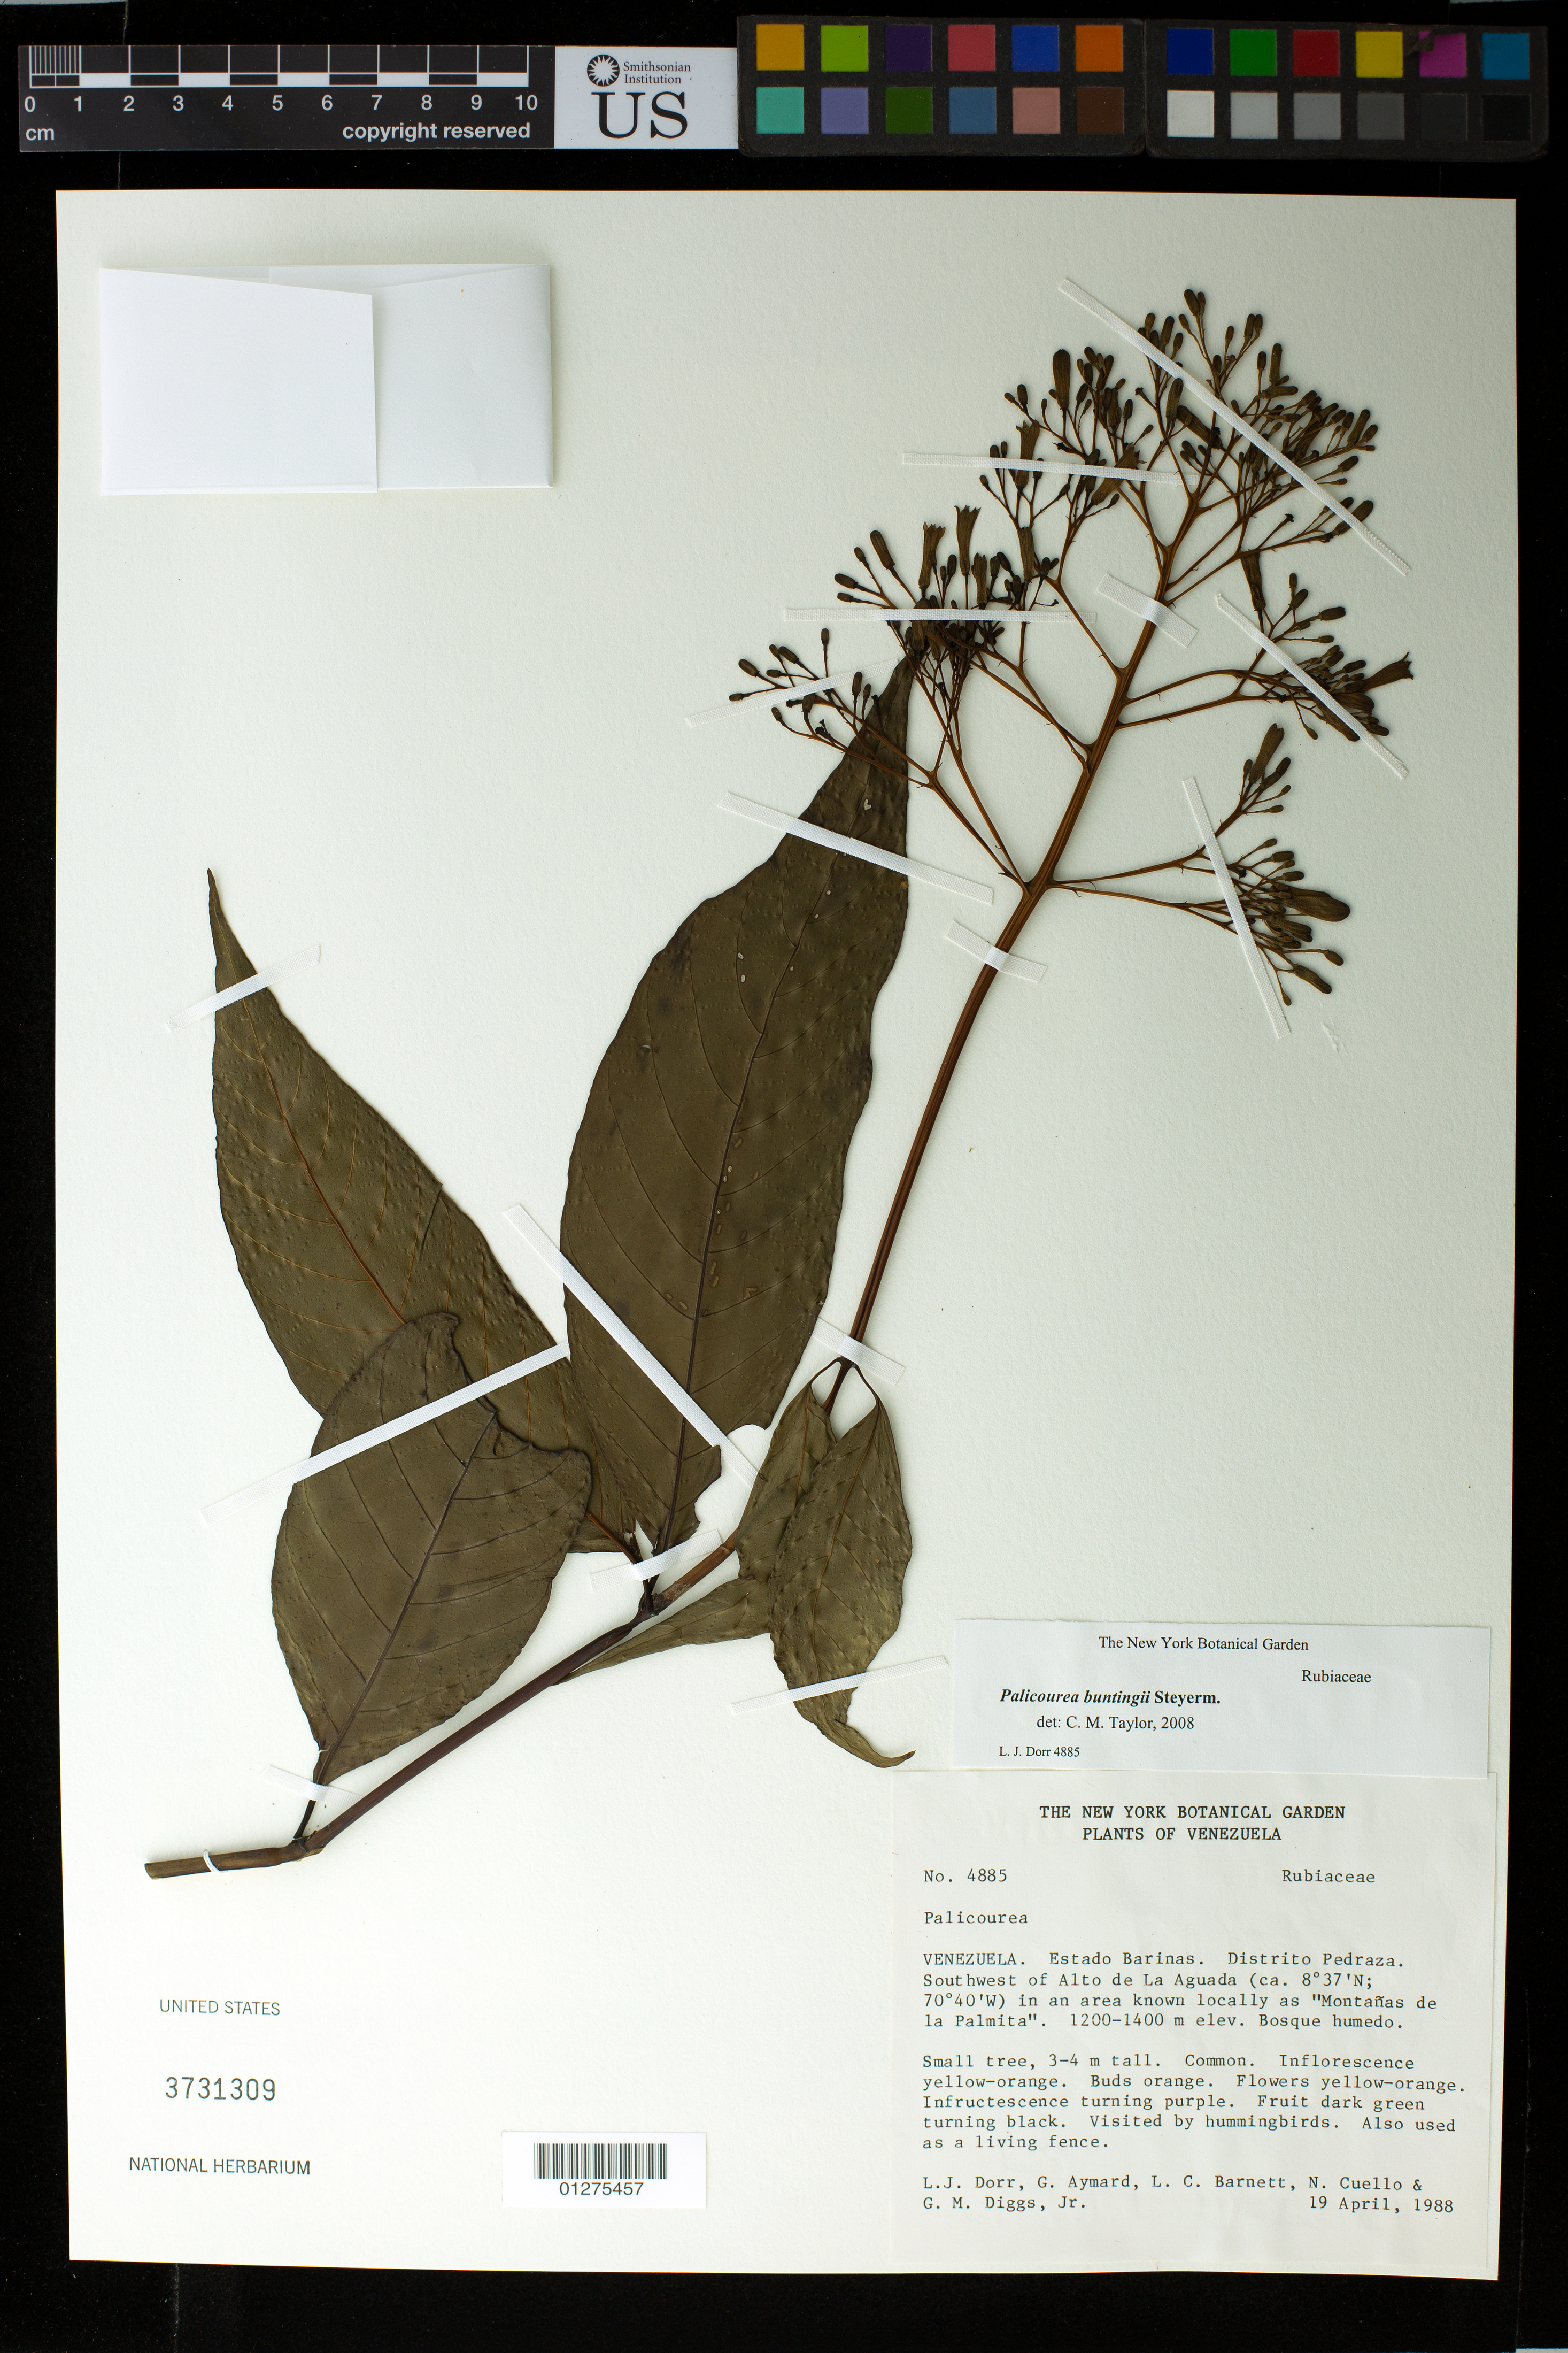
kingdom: Plantae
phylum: Tracheophyta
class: Magnoliopsida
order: Gentianales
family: Rubiaceae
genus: Palicourea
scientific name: Palicourea buntingii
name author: Steyerm.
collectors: L. J. Dorr, G. A. Aymard, L. C. Barnett, N. L. Cuello & G. Diggs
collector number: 4885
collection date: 1988-04-19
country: Venezuela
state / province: Barinas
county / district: Pedraza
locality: SW of Alto de La Aguada in an area known locally as "Montañas de la Palmita"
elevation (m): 1200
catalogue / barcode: US 3731309